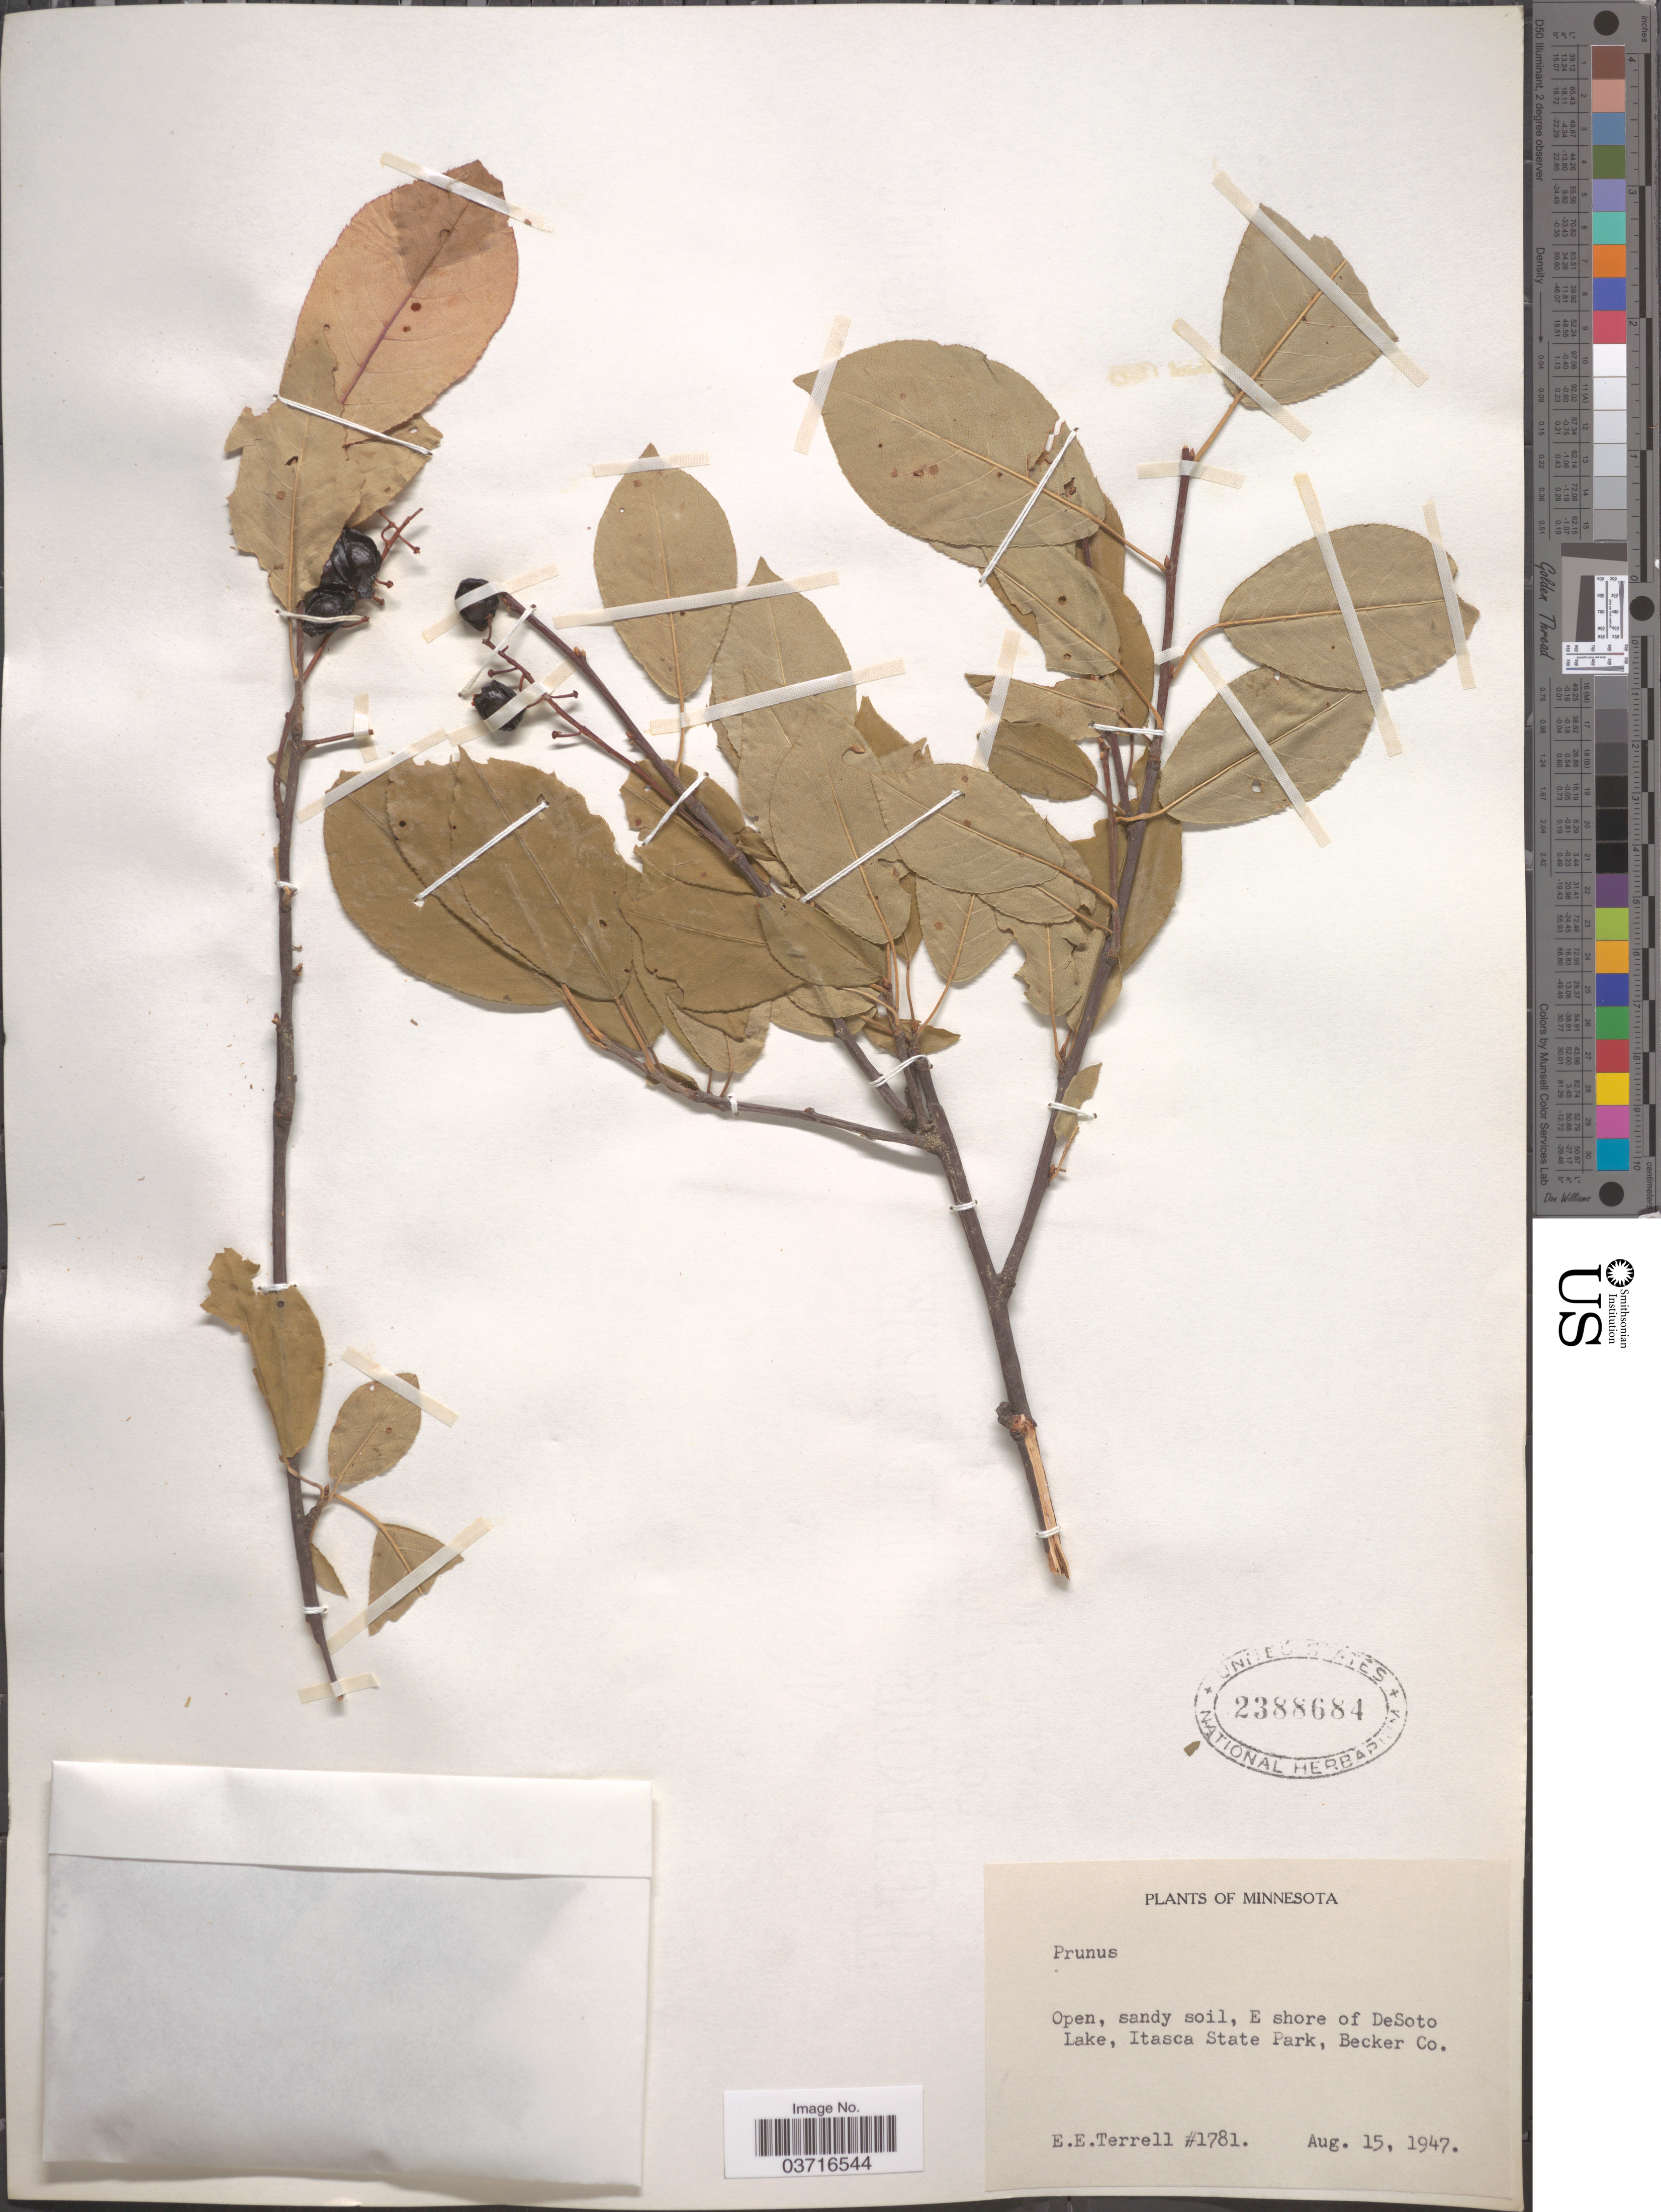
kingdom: Plantae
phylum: Tracheophyta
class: Magnoliopsida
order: Rosales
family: Rosaceae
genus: Prunus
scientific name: Prunus sp.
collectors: E. E. Terrell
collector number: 1781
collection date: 1947-08-15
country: United States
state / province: Minnesota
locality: E shore of DeSoto Lake, Itasca State Park, Becker Co.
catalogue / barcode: US 2388684